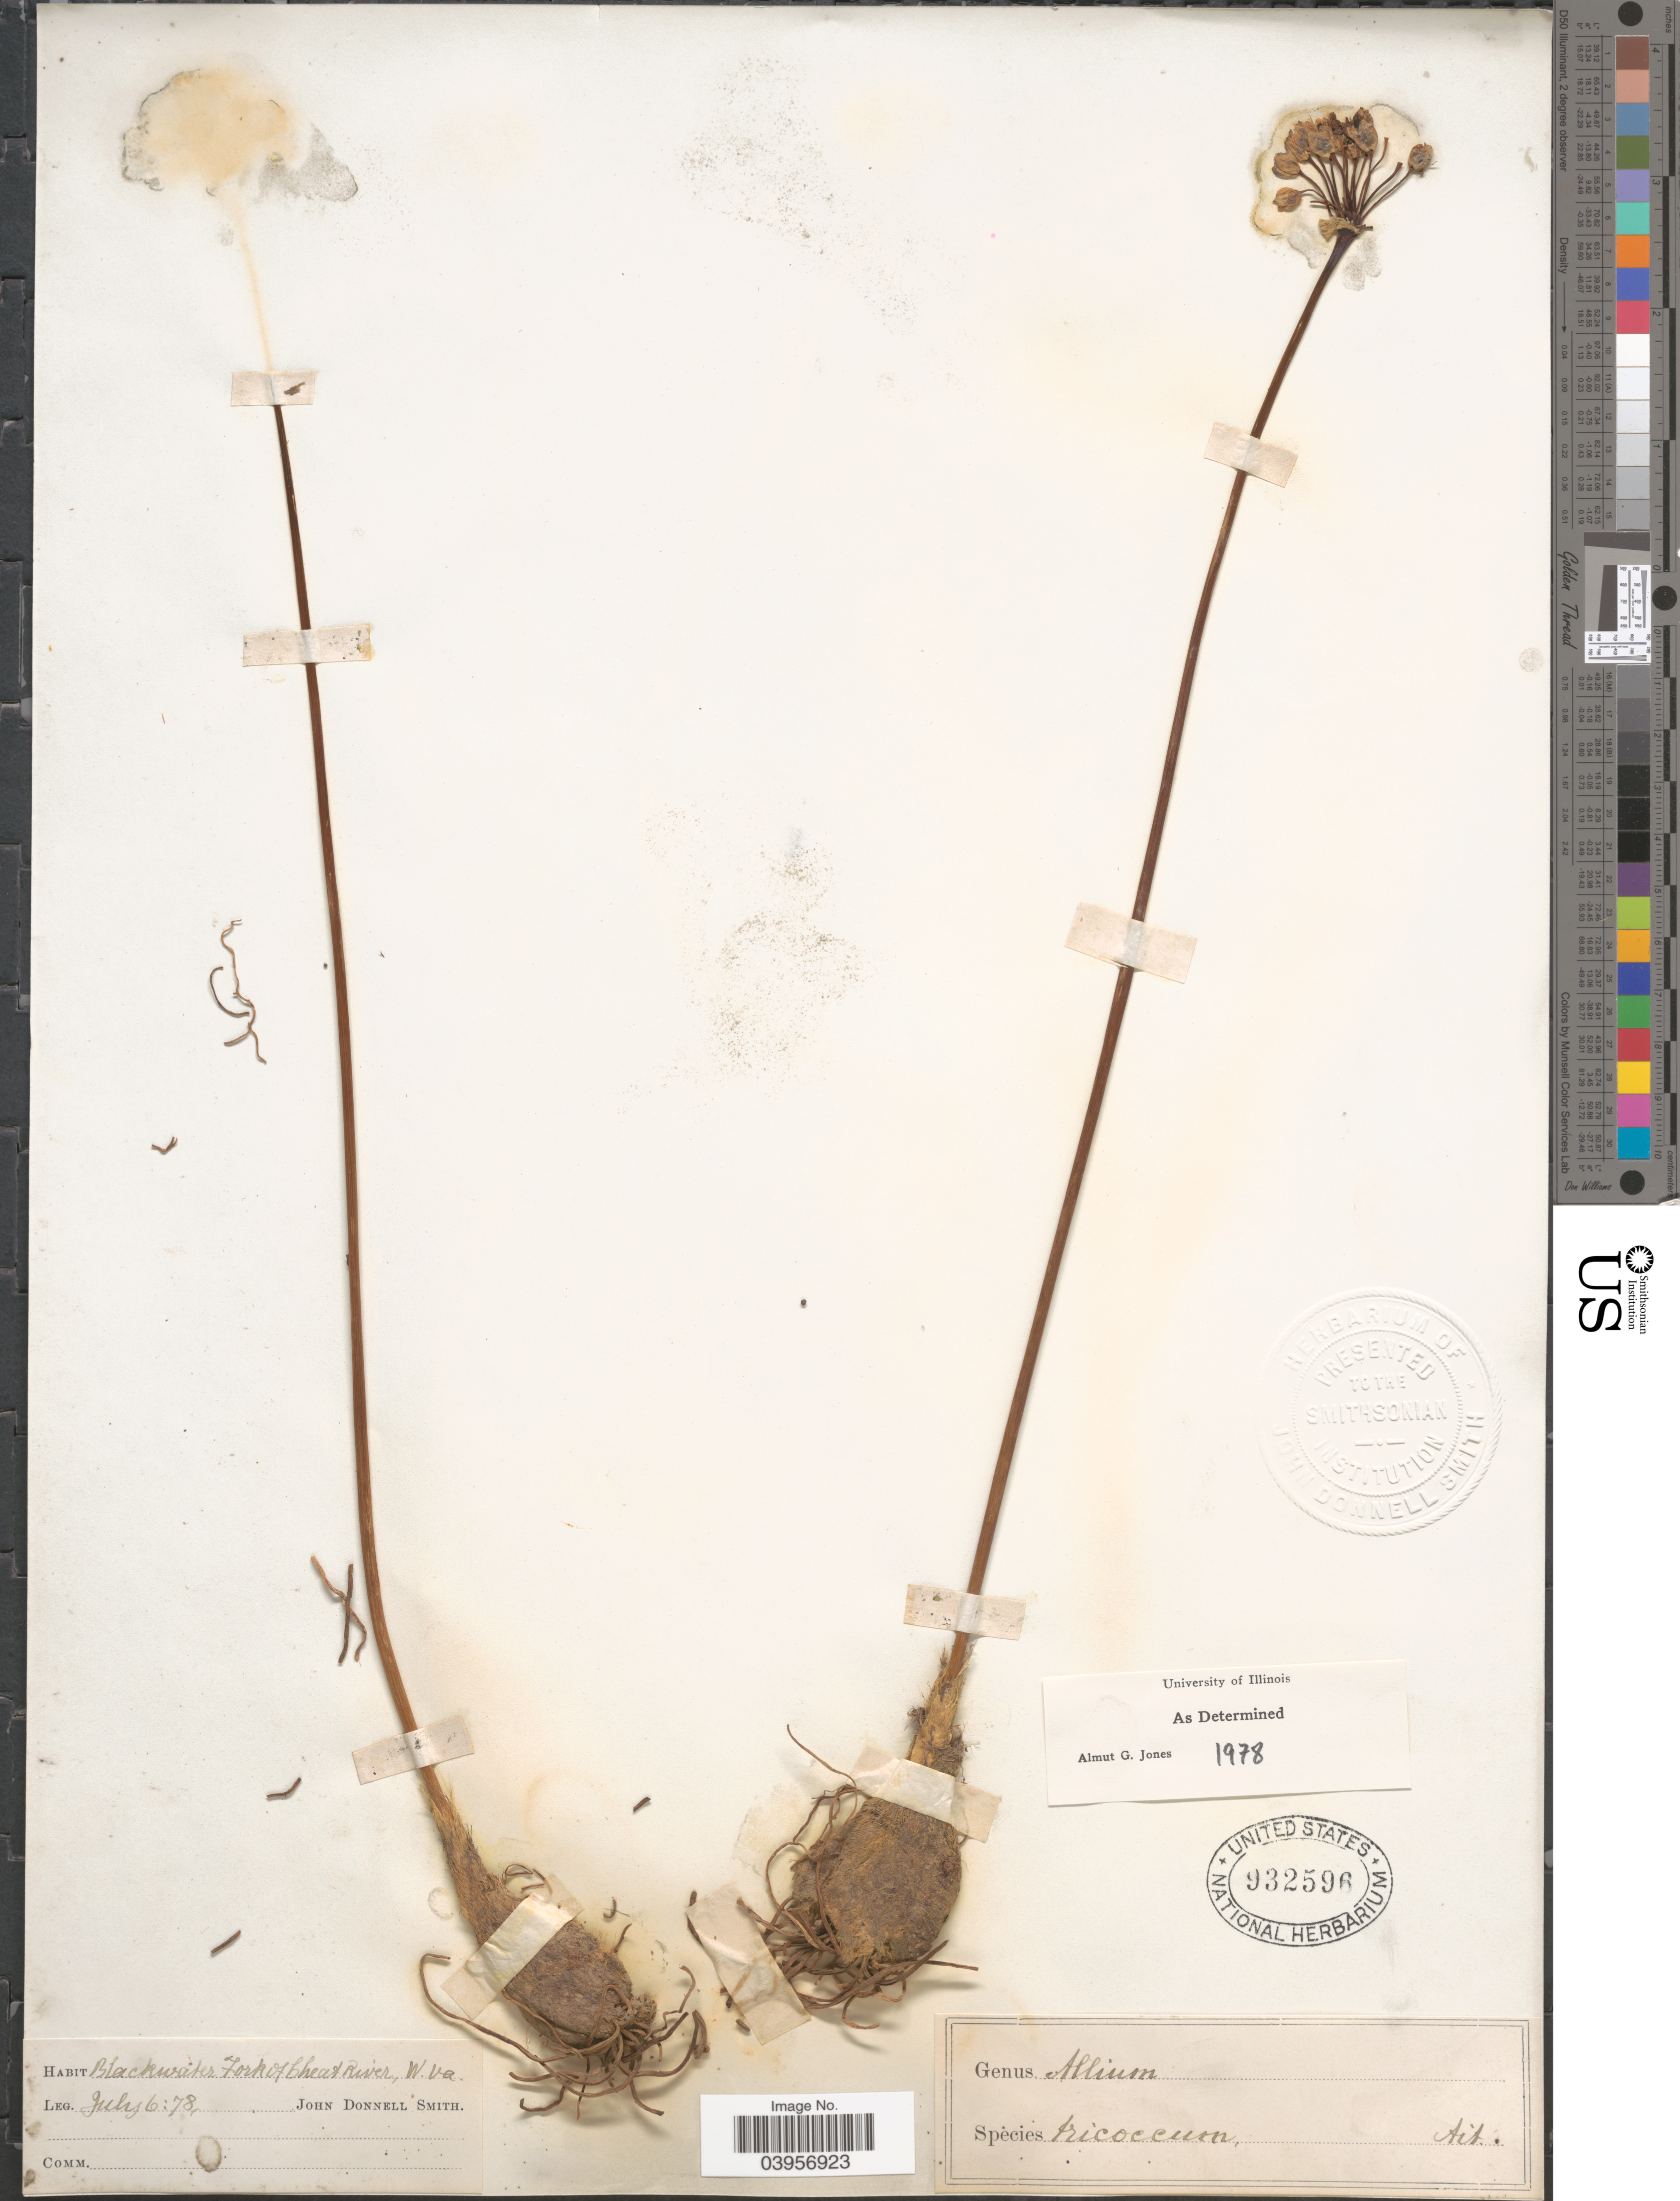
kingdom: Plantae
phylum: Tracheophyta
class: Liliopsida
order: Asparagales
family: Amaryllidaceae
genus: Allium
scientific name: Allium tricoccum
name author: Aiton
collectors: J. Donnell Smith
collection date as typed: Transcribed d/m/y: 6/7/78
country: United States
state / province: West Virginia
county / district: Tucker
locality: Blackwater Fork of Cheat River.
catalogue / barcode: US 932596